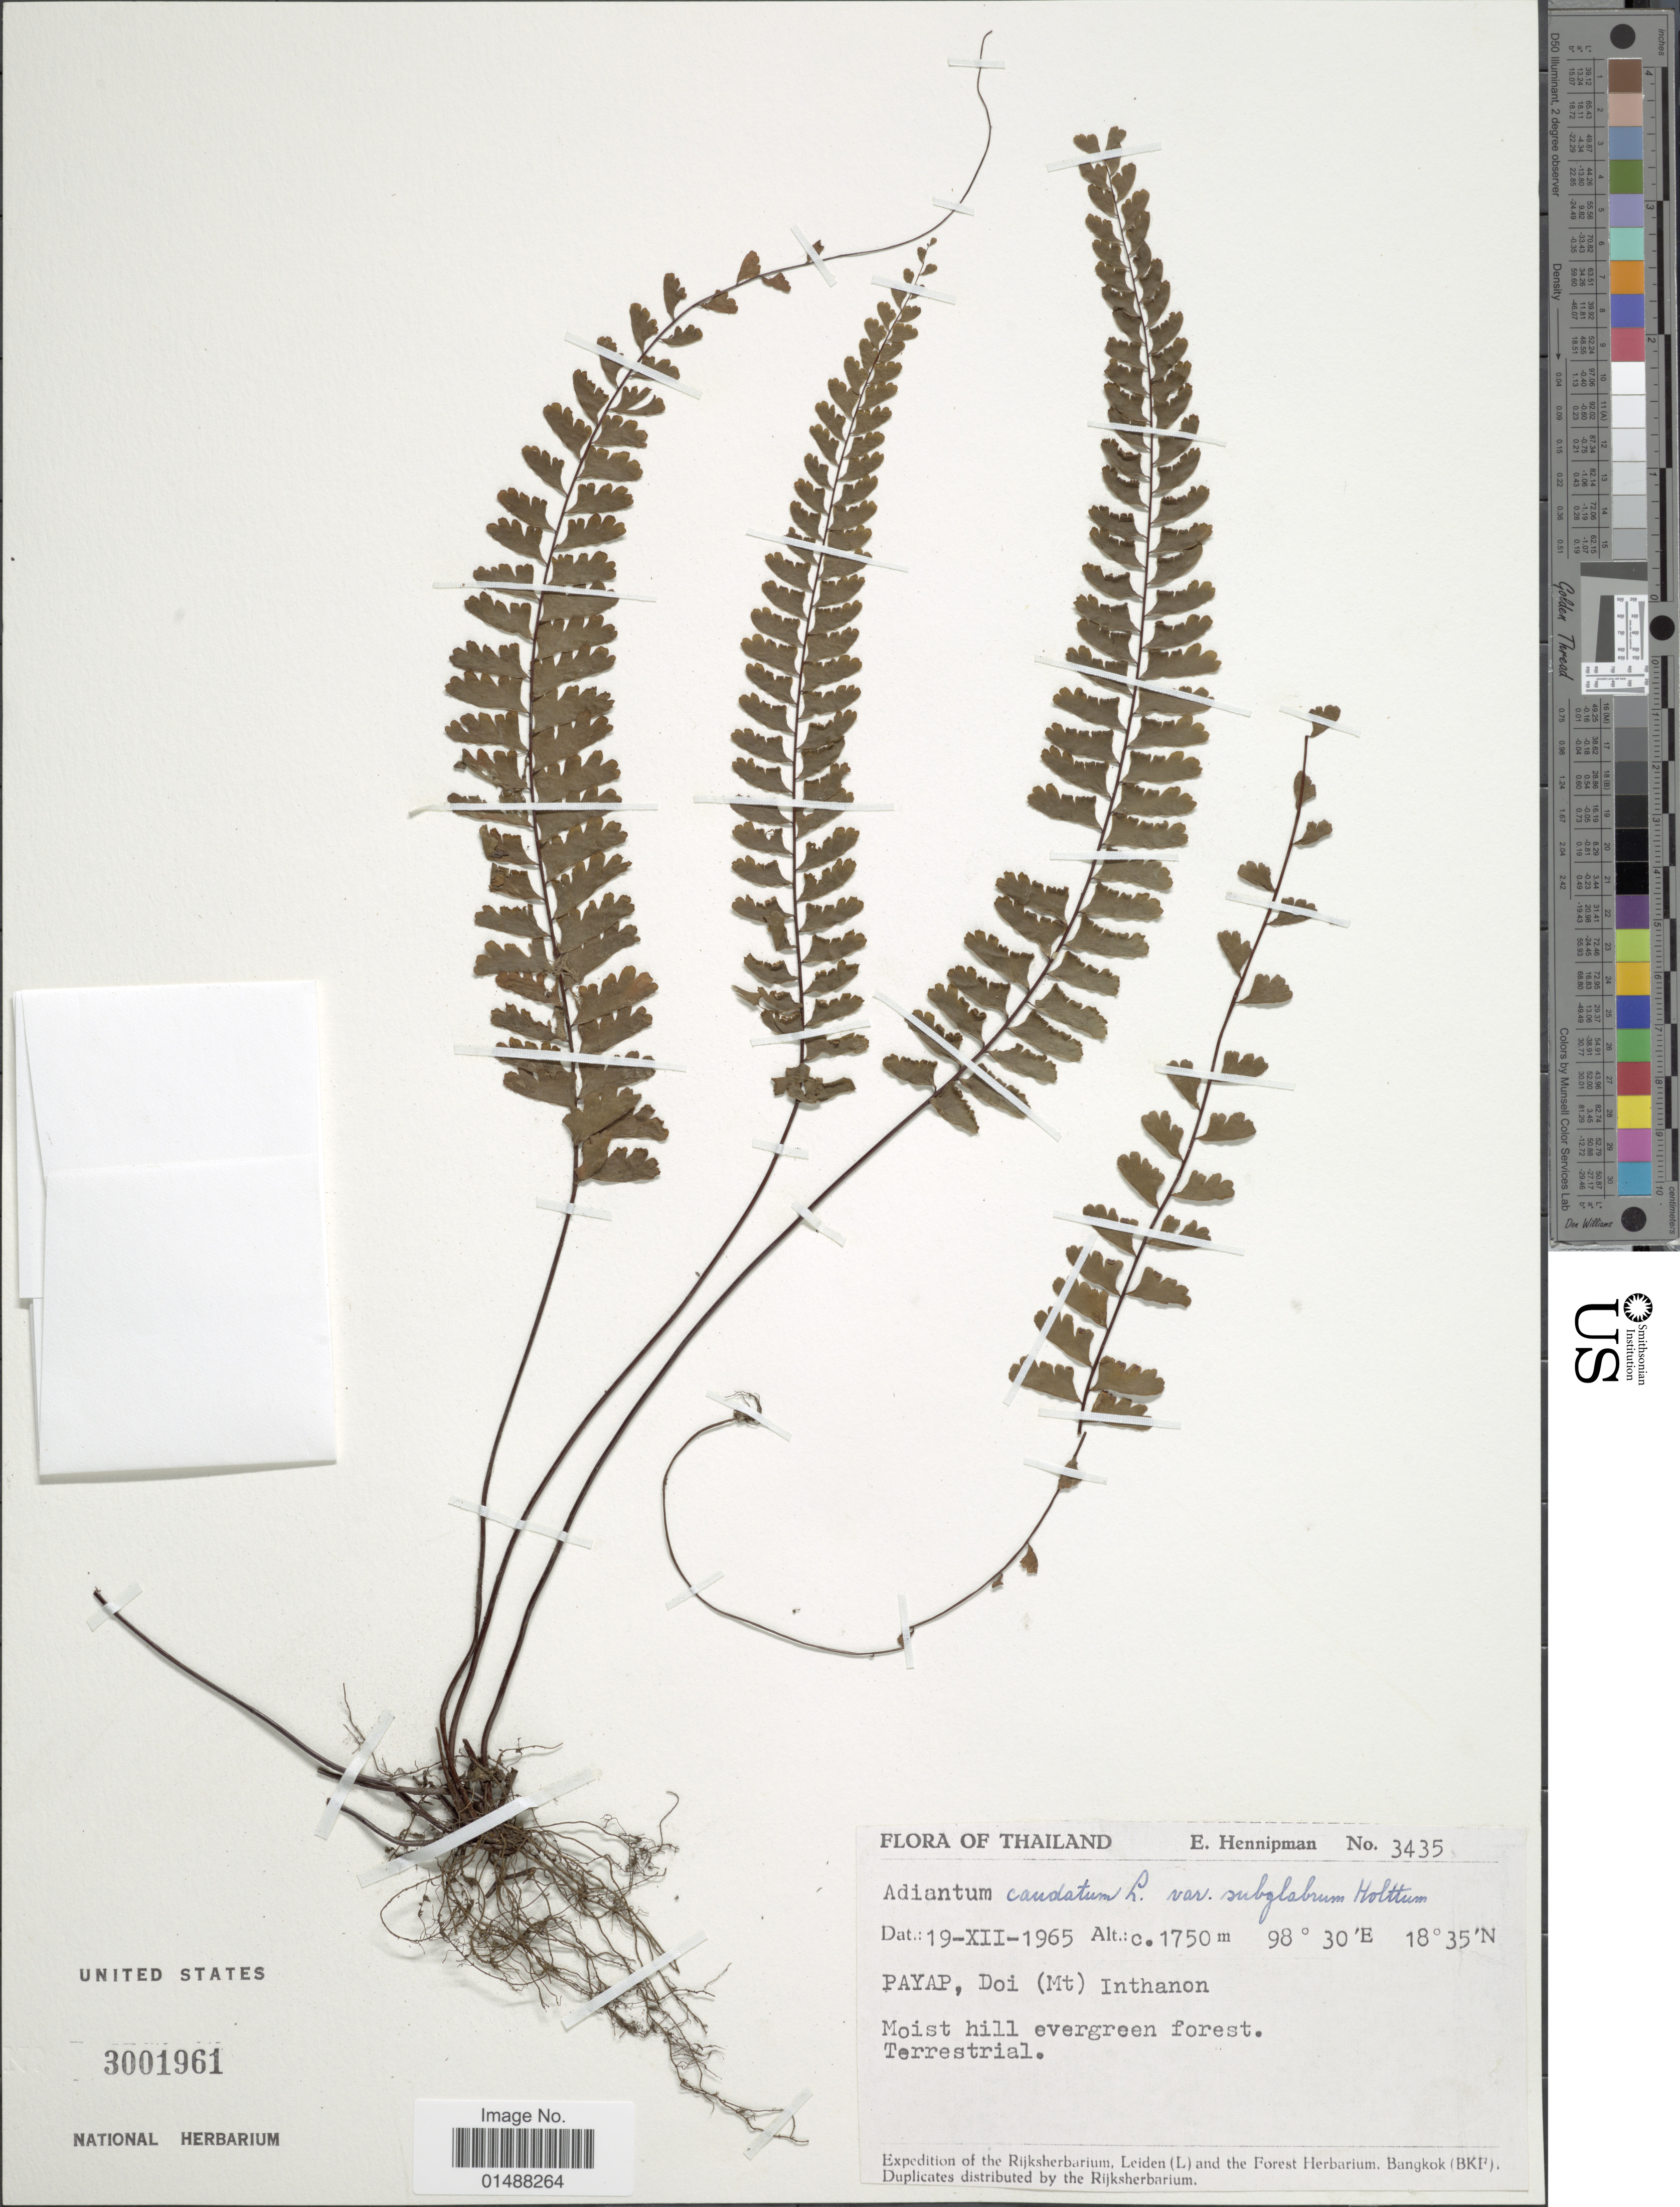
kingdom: Plantae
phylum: Tracheophyta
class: Polypodiopsida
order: Polypodiales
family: Pteridaceae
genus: Adiantum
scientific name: Adiantum caudatum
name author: L.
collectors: E. Hennipman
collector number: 3435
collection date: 1965-12-19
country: Thailand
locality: Thailand, Payap, Doi (Mt) Inthanon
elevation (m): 1750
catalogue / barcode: US 3001961